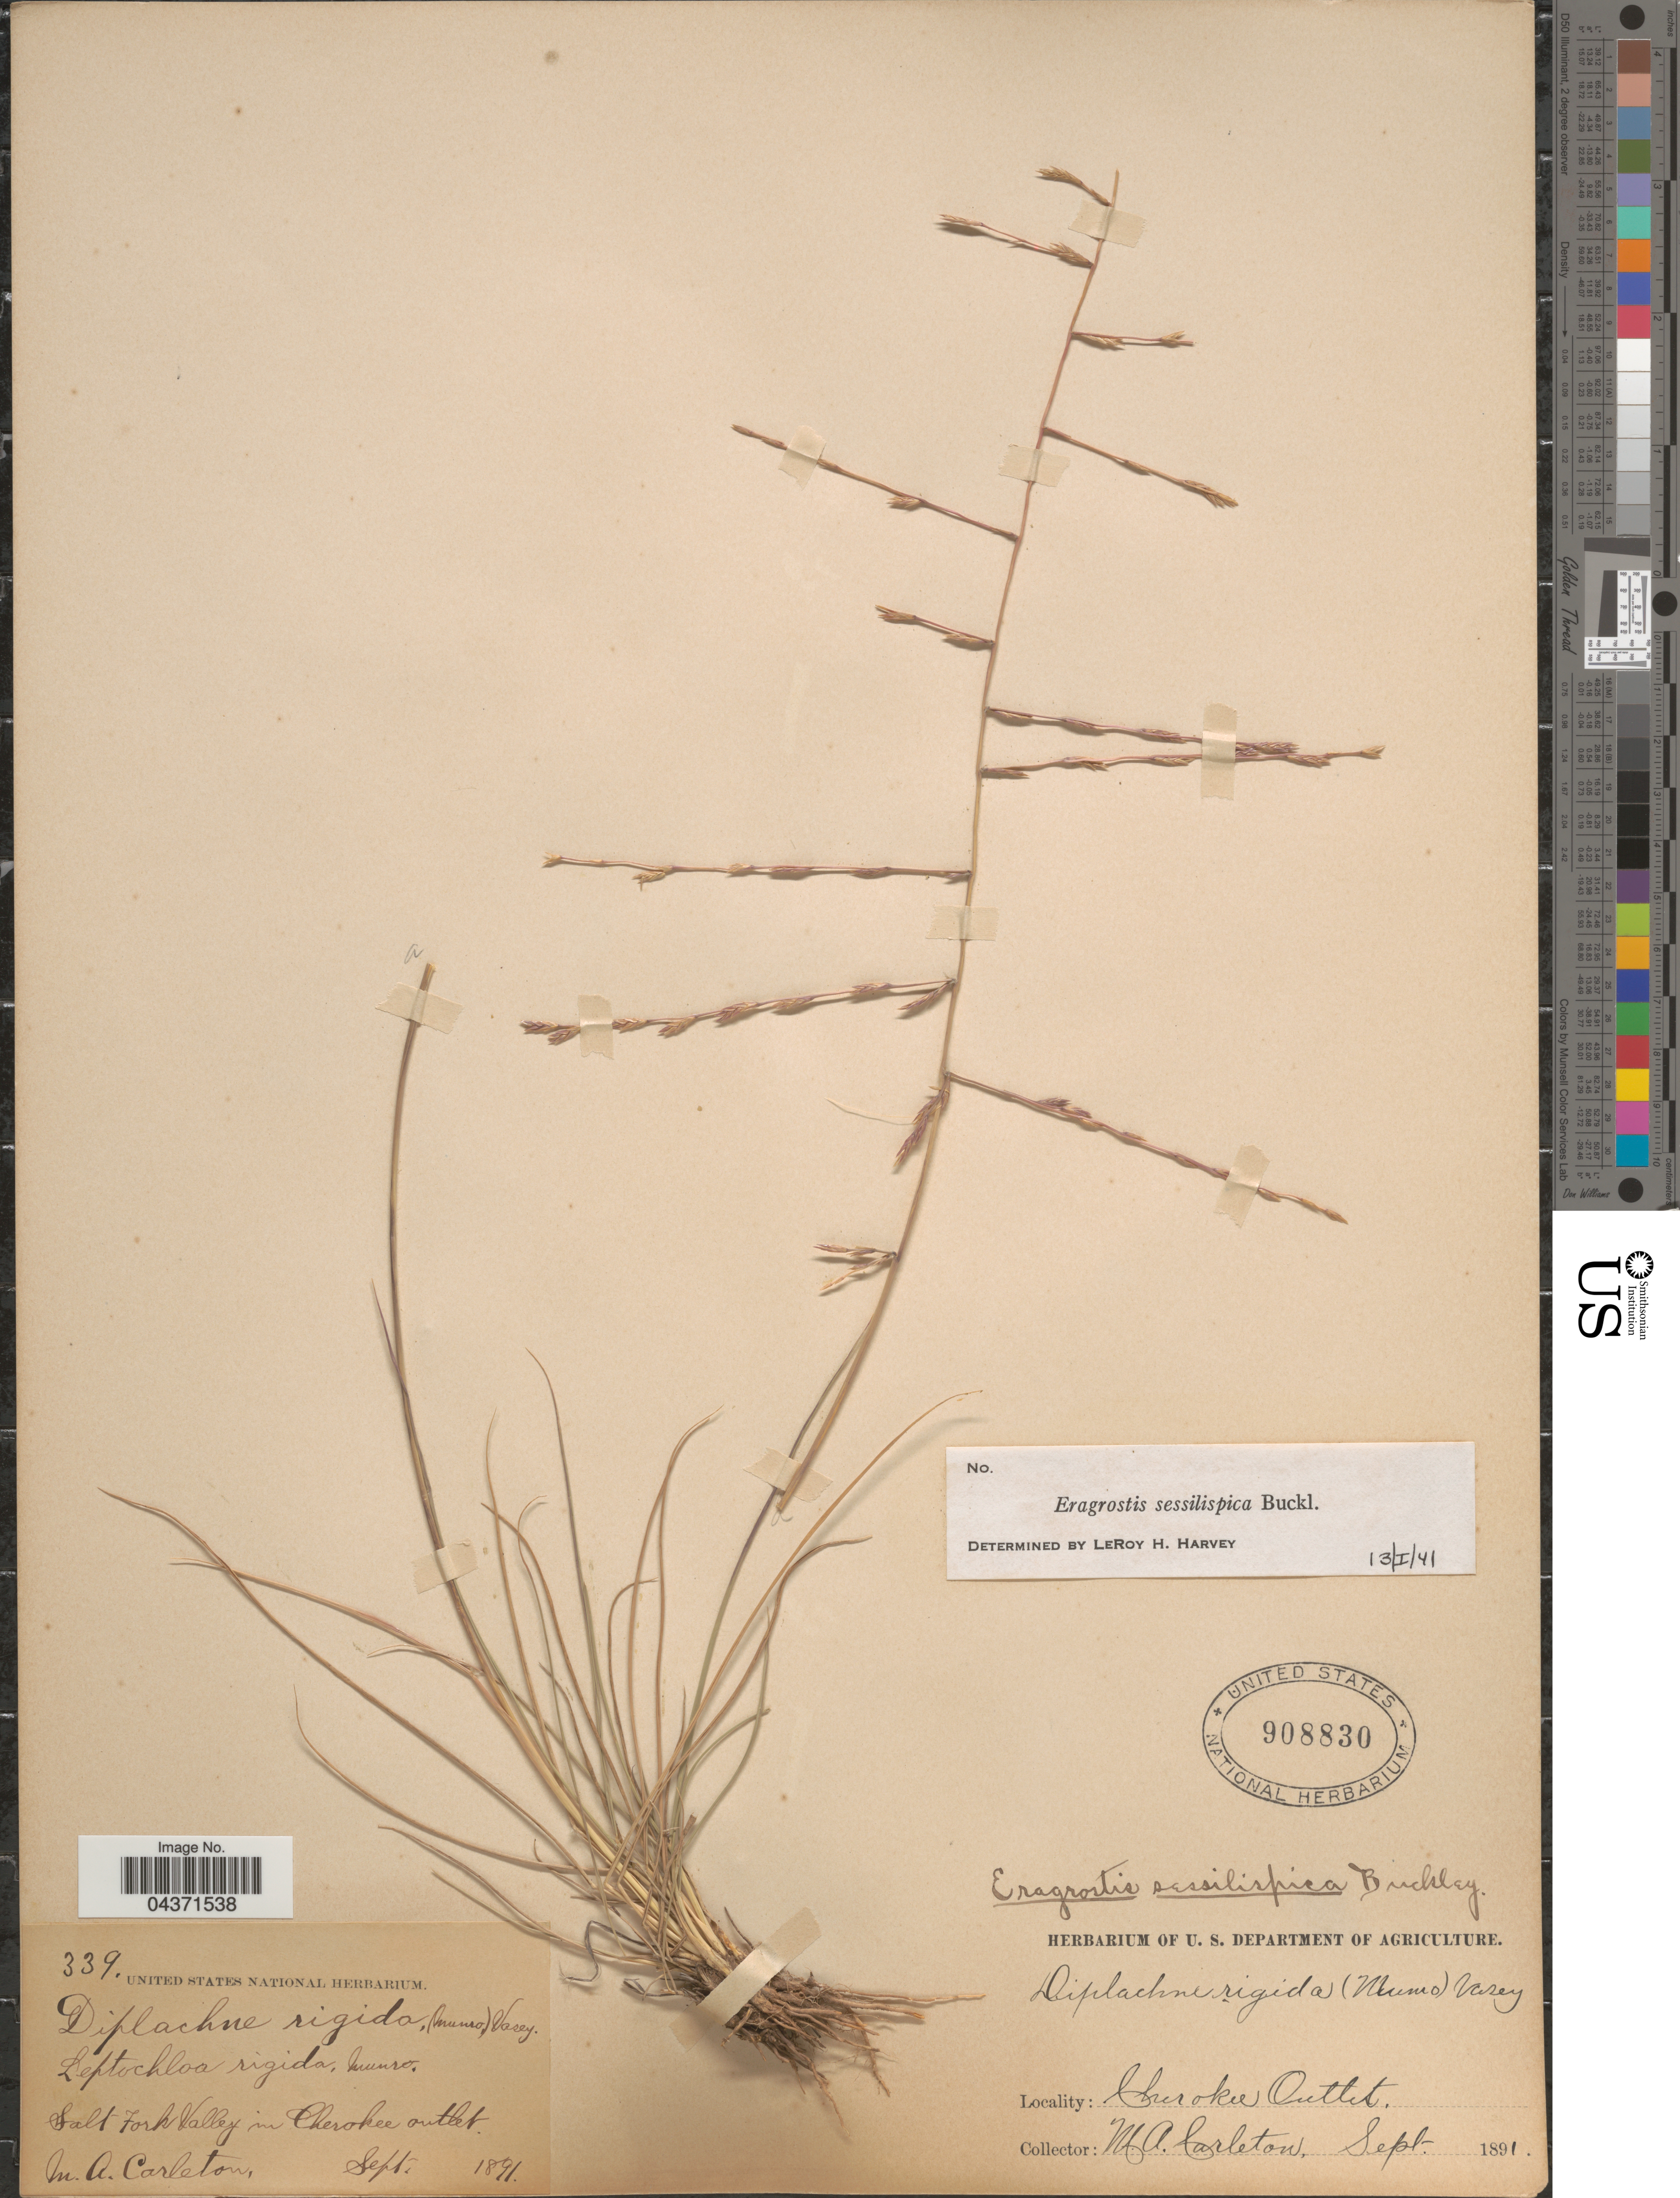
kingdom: Plantae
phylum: Tracheophyta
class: Liliopsida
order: Poales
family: Poaceae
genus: Eragrostis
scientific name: Eragrostis sessilispica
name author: Buckley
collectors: M. A. Carleton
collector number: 339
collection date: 1891-09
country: United States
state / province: Oklahoma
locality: Salt Fork Valley in Cherokee outlet.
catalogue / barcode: US 908830